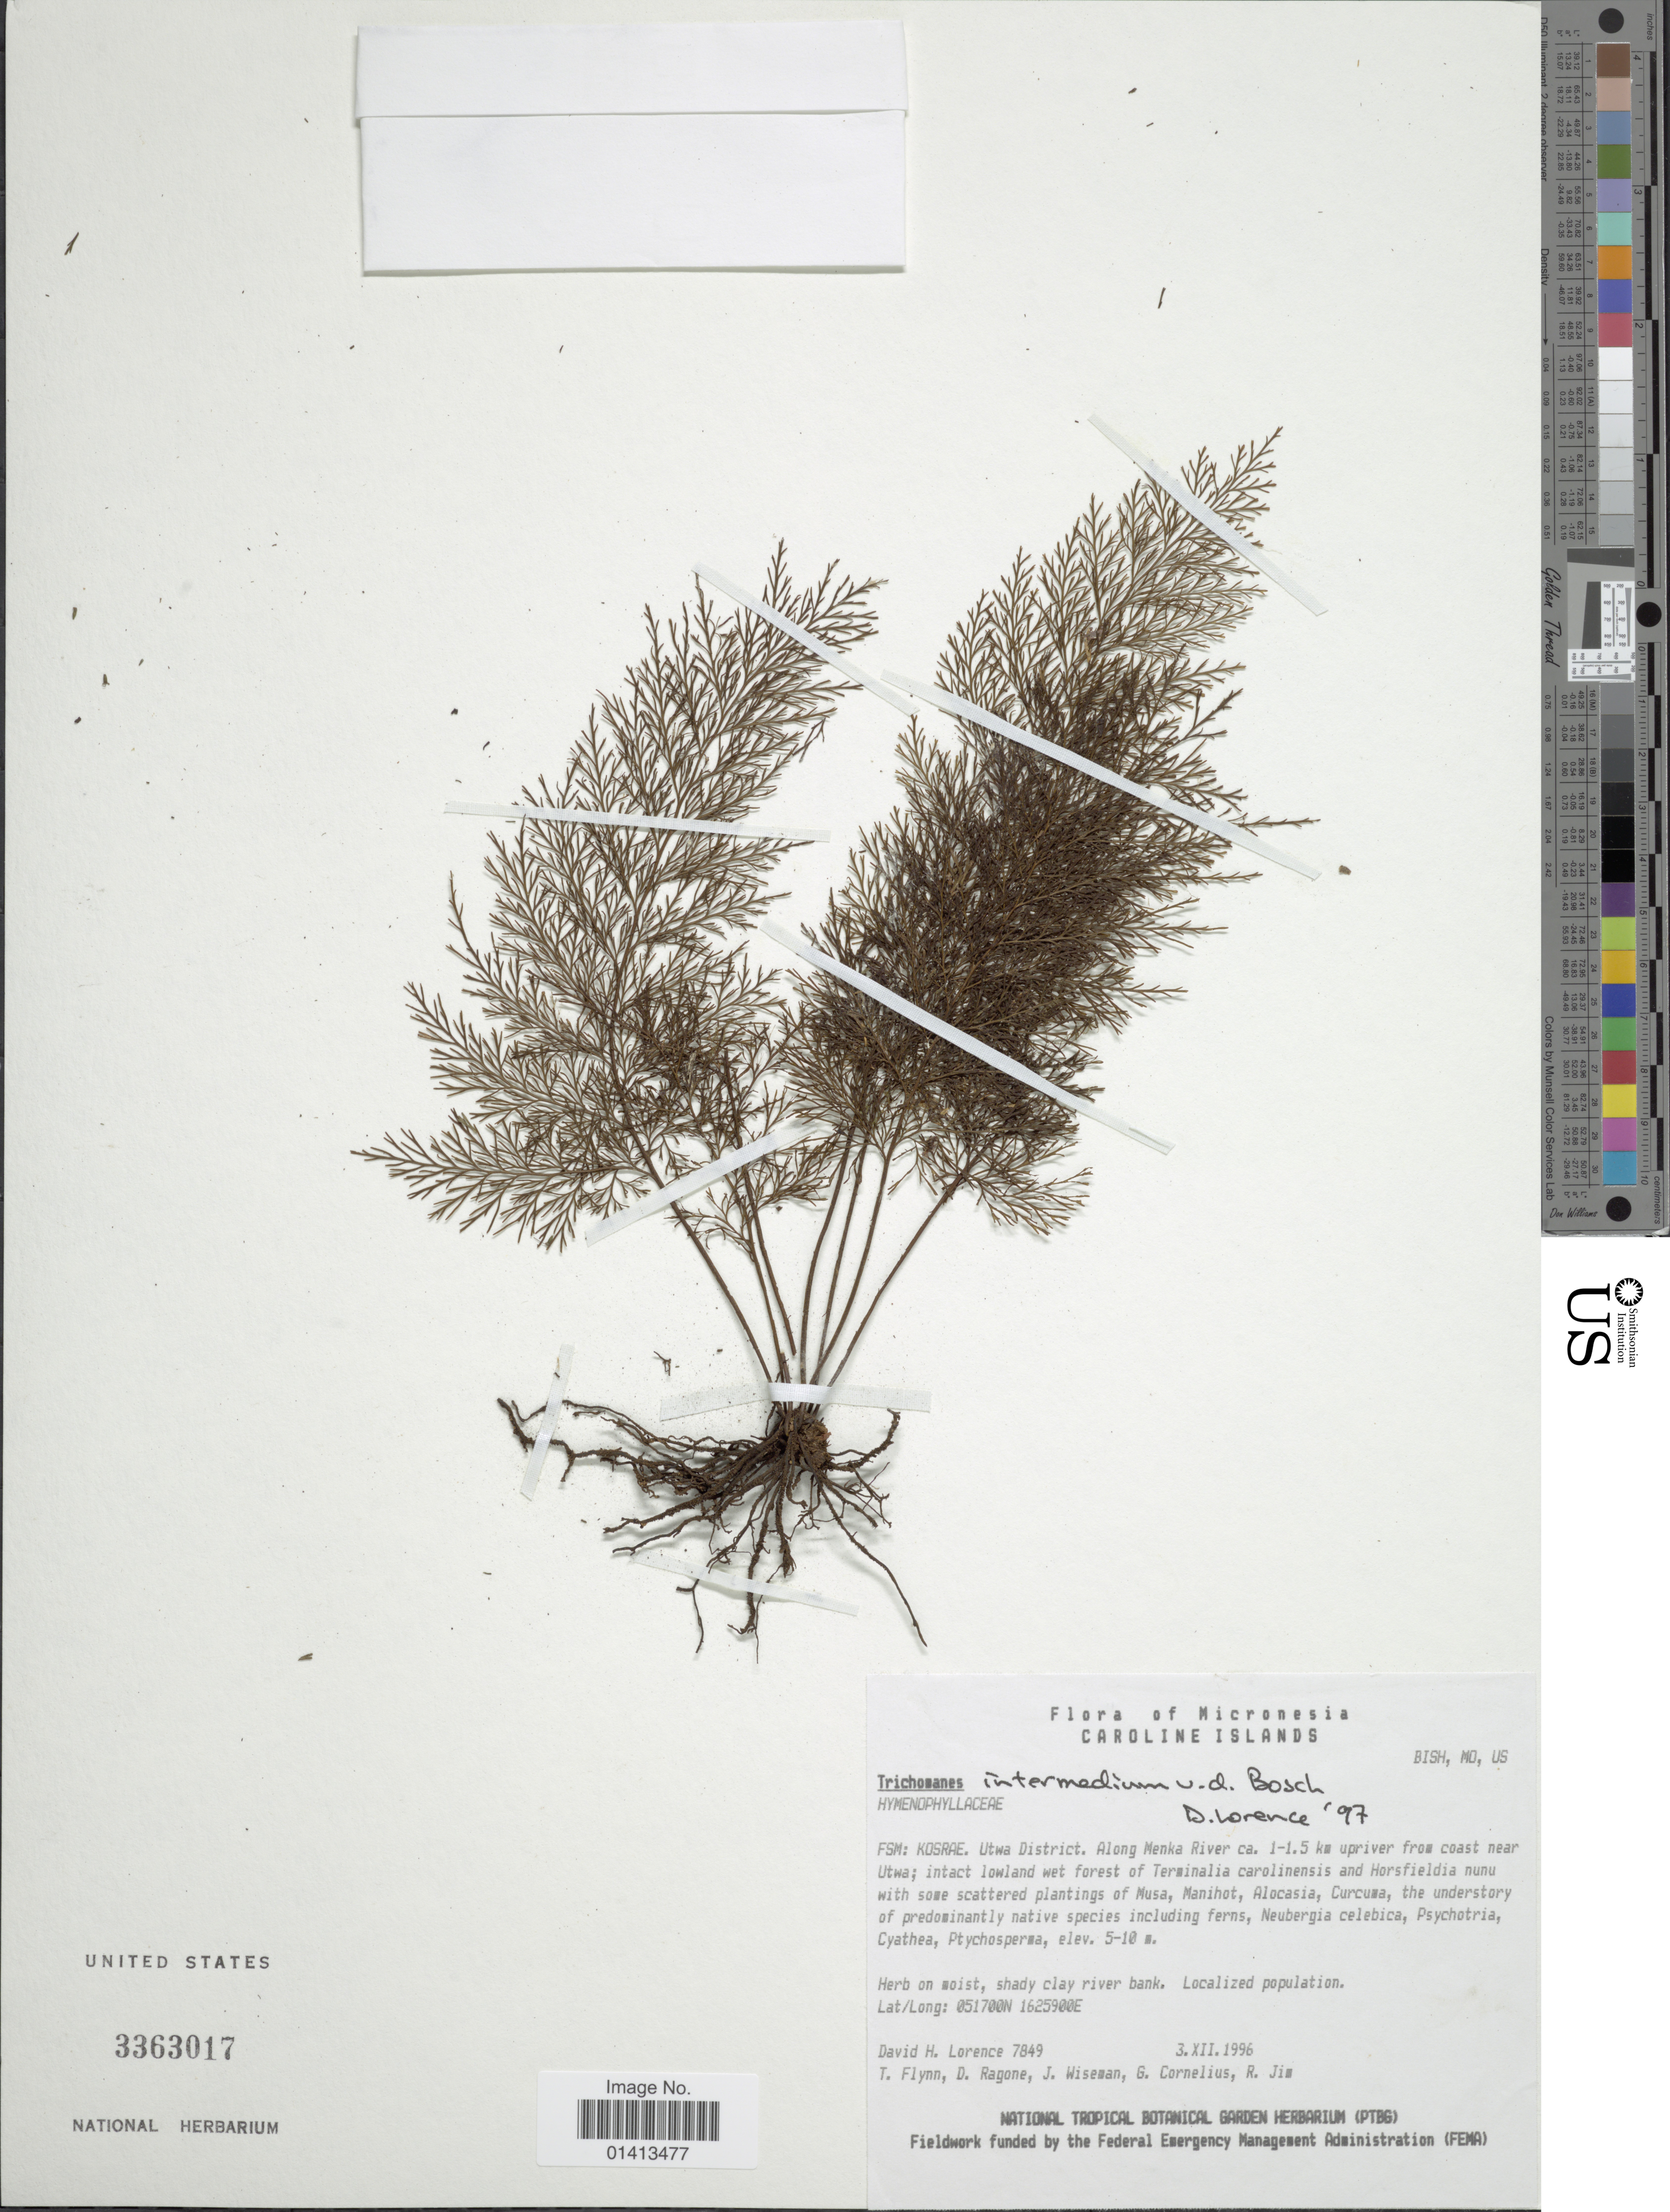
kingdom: Plantae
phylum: Tracheophyta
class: Polypodiopsida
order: Hymenophyllales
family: Hymenophyllaceae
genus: Crepidomanes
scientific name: Crepidomanes intermedium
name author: (Bosch) Ebihara & K. Iwats.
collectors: D. Lorence, T. Flynn, D. Ragone, J. Wiseman & et al.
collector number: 7849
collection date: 1996-12-03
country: Micronesia, Federated States of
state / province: Kosrae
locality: Caroline Islands, Utwa District. Along Menka River ca. 1-1.5 km upriver from coast near Utwa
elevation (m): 5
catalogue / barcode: US 3363017